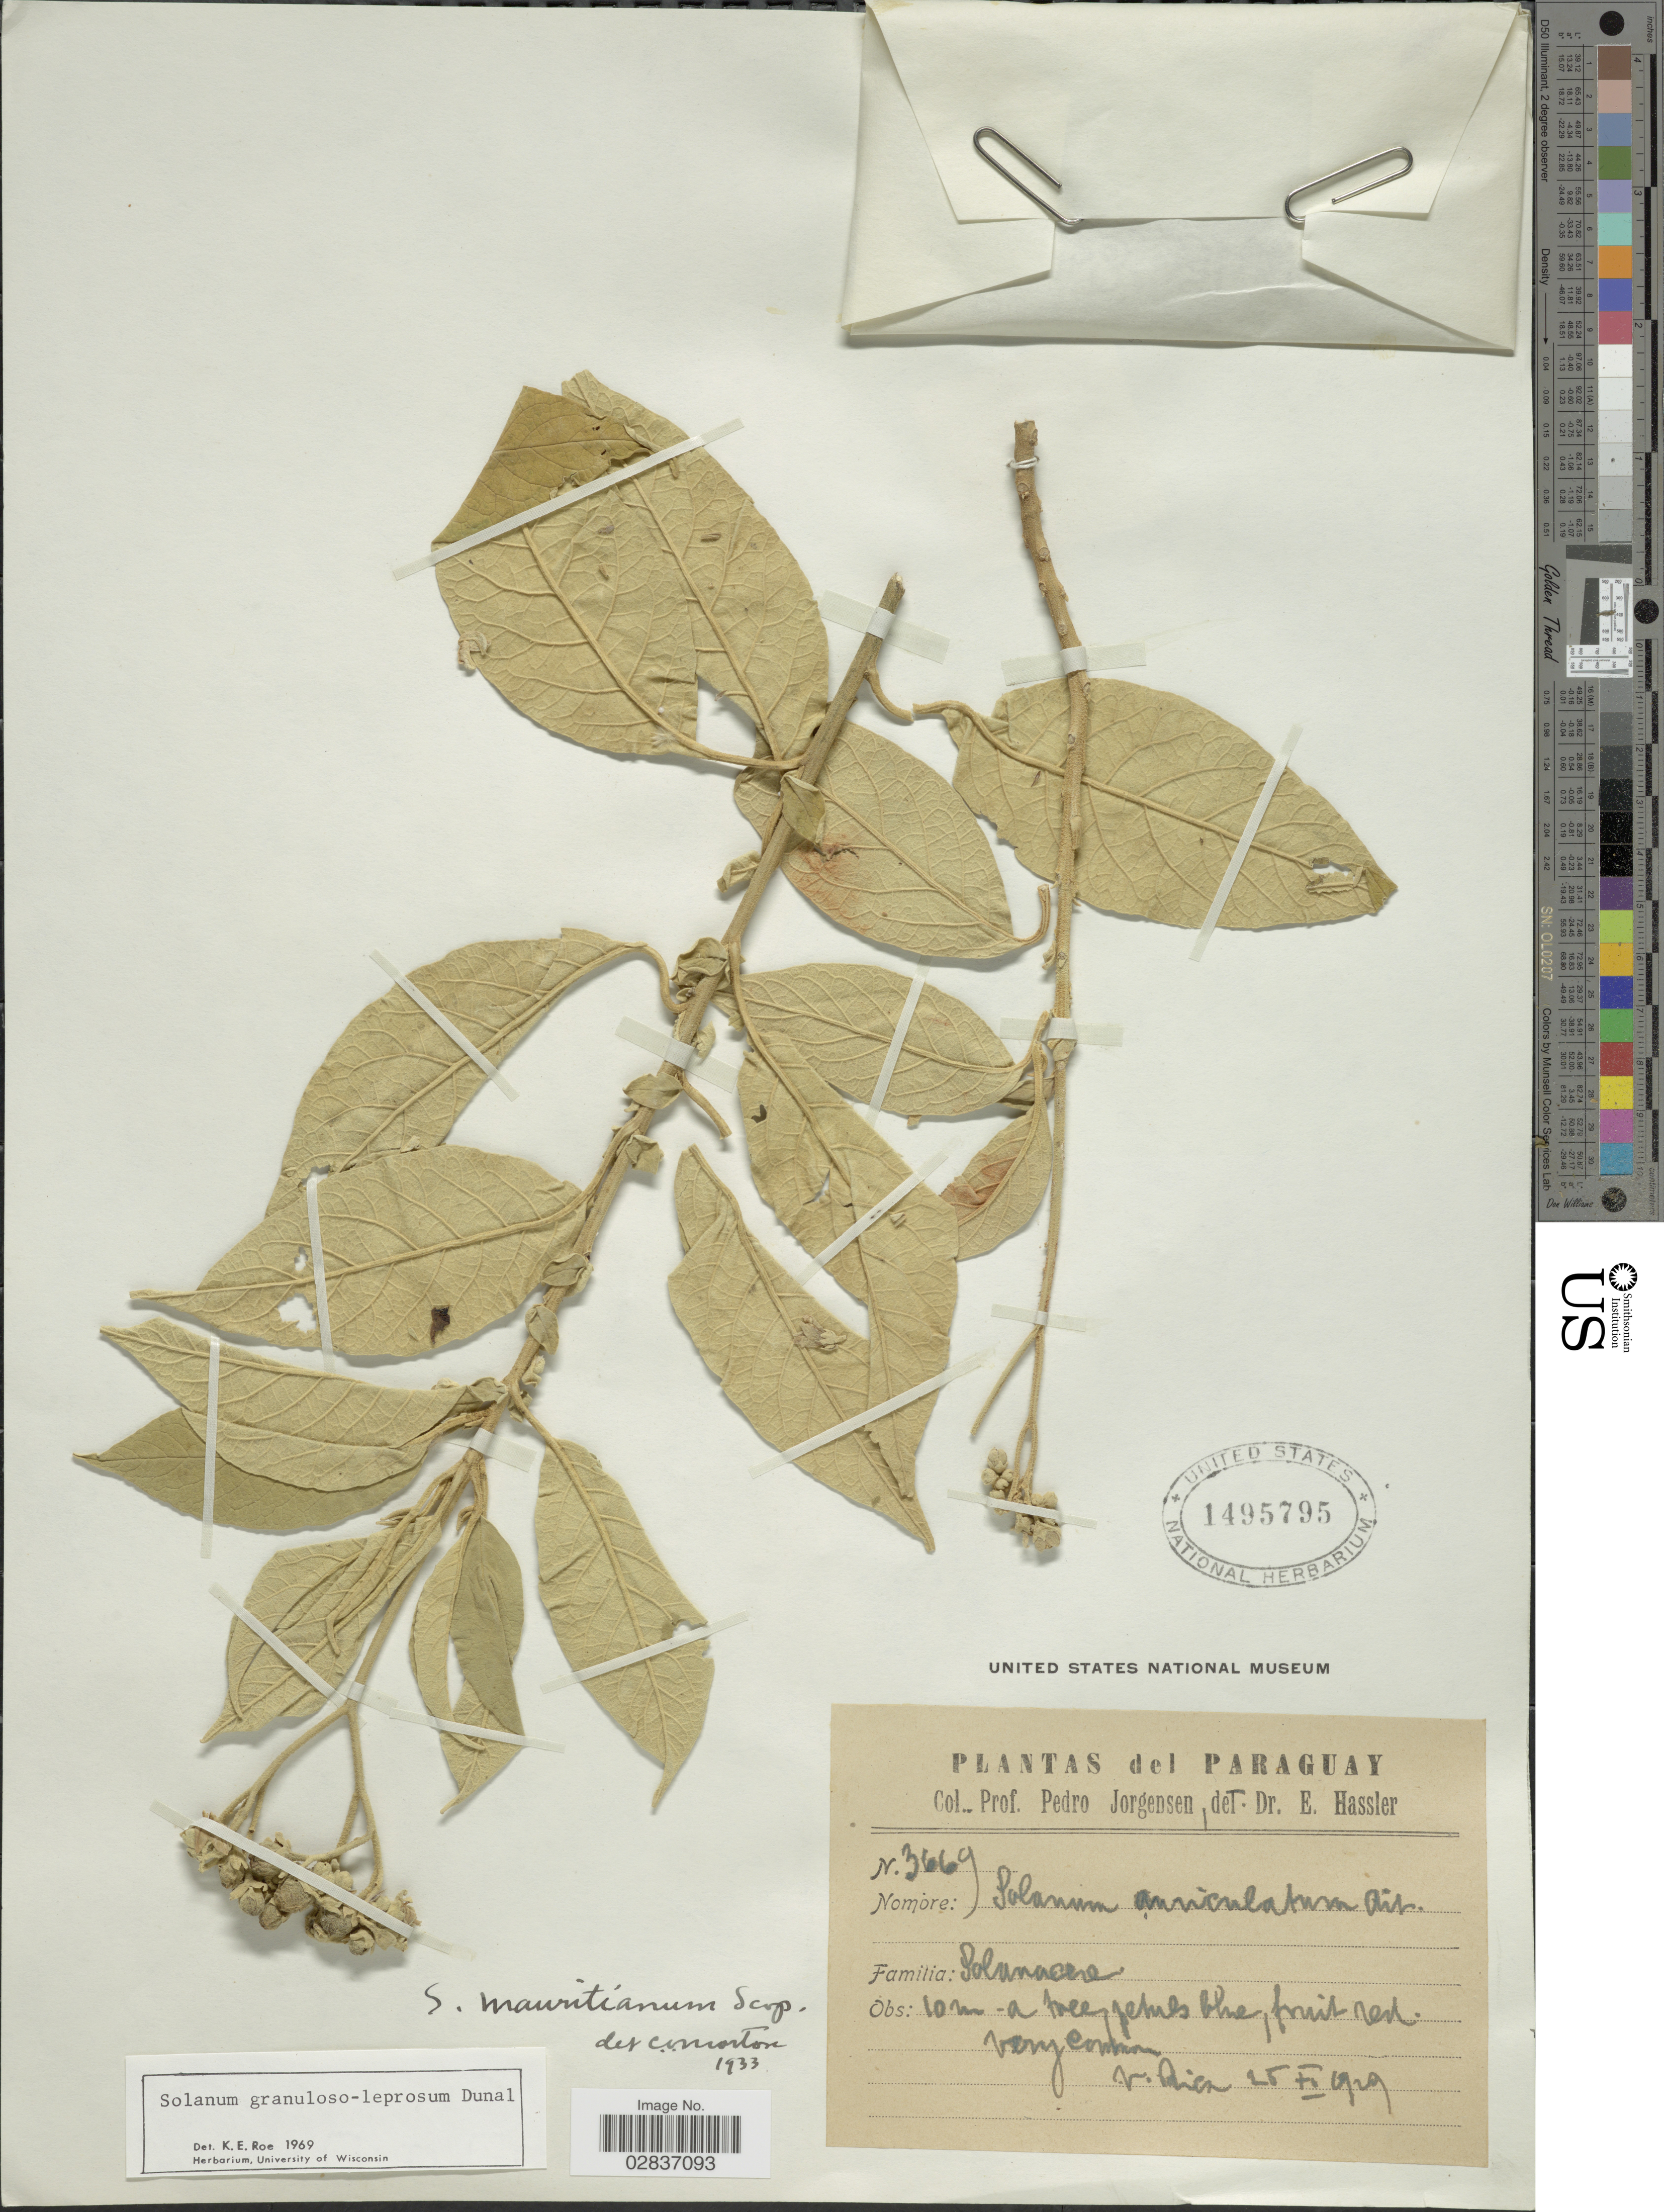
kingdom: Plantae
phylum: Tracheophyta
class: Magnoliopsida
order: Solanales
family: Solanaceae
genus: Solanum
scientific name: Solanum granuloso-leprosum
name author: Dunal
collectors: P. Jörgensen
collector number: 3669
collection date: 1929-02-25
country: Paraguay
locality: V. Rica.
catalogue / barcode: US 1495795